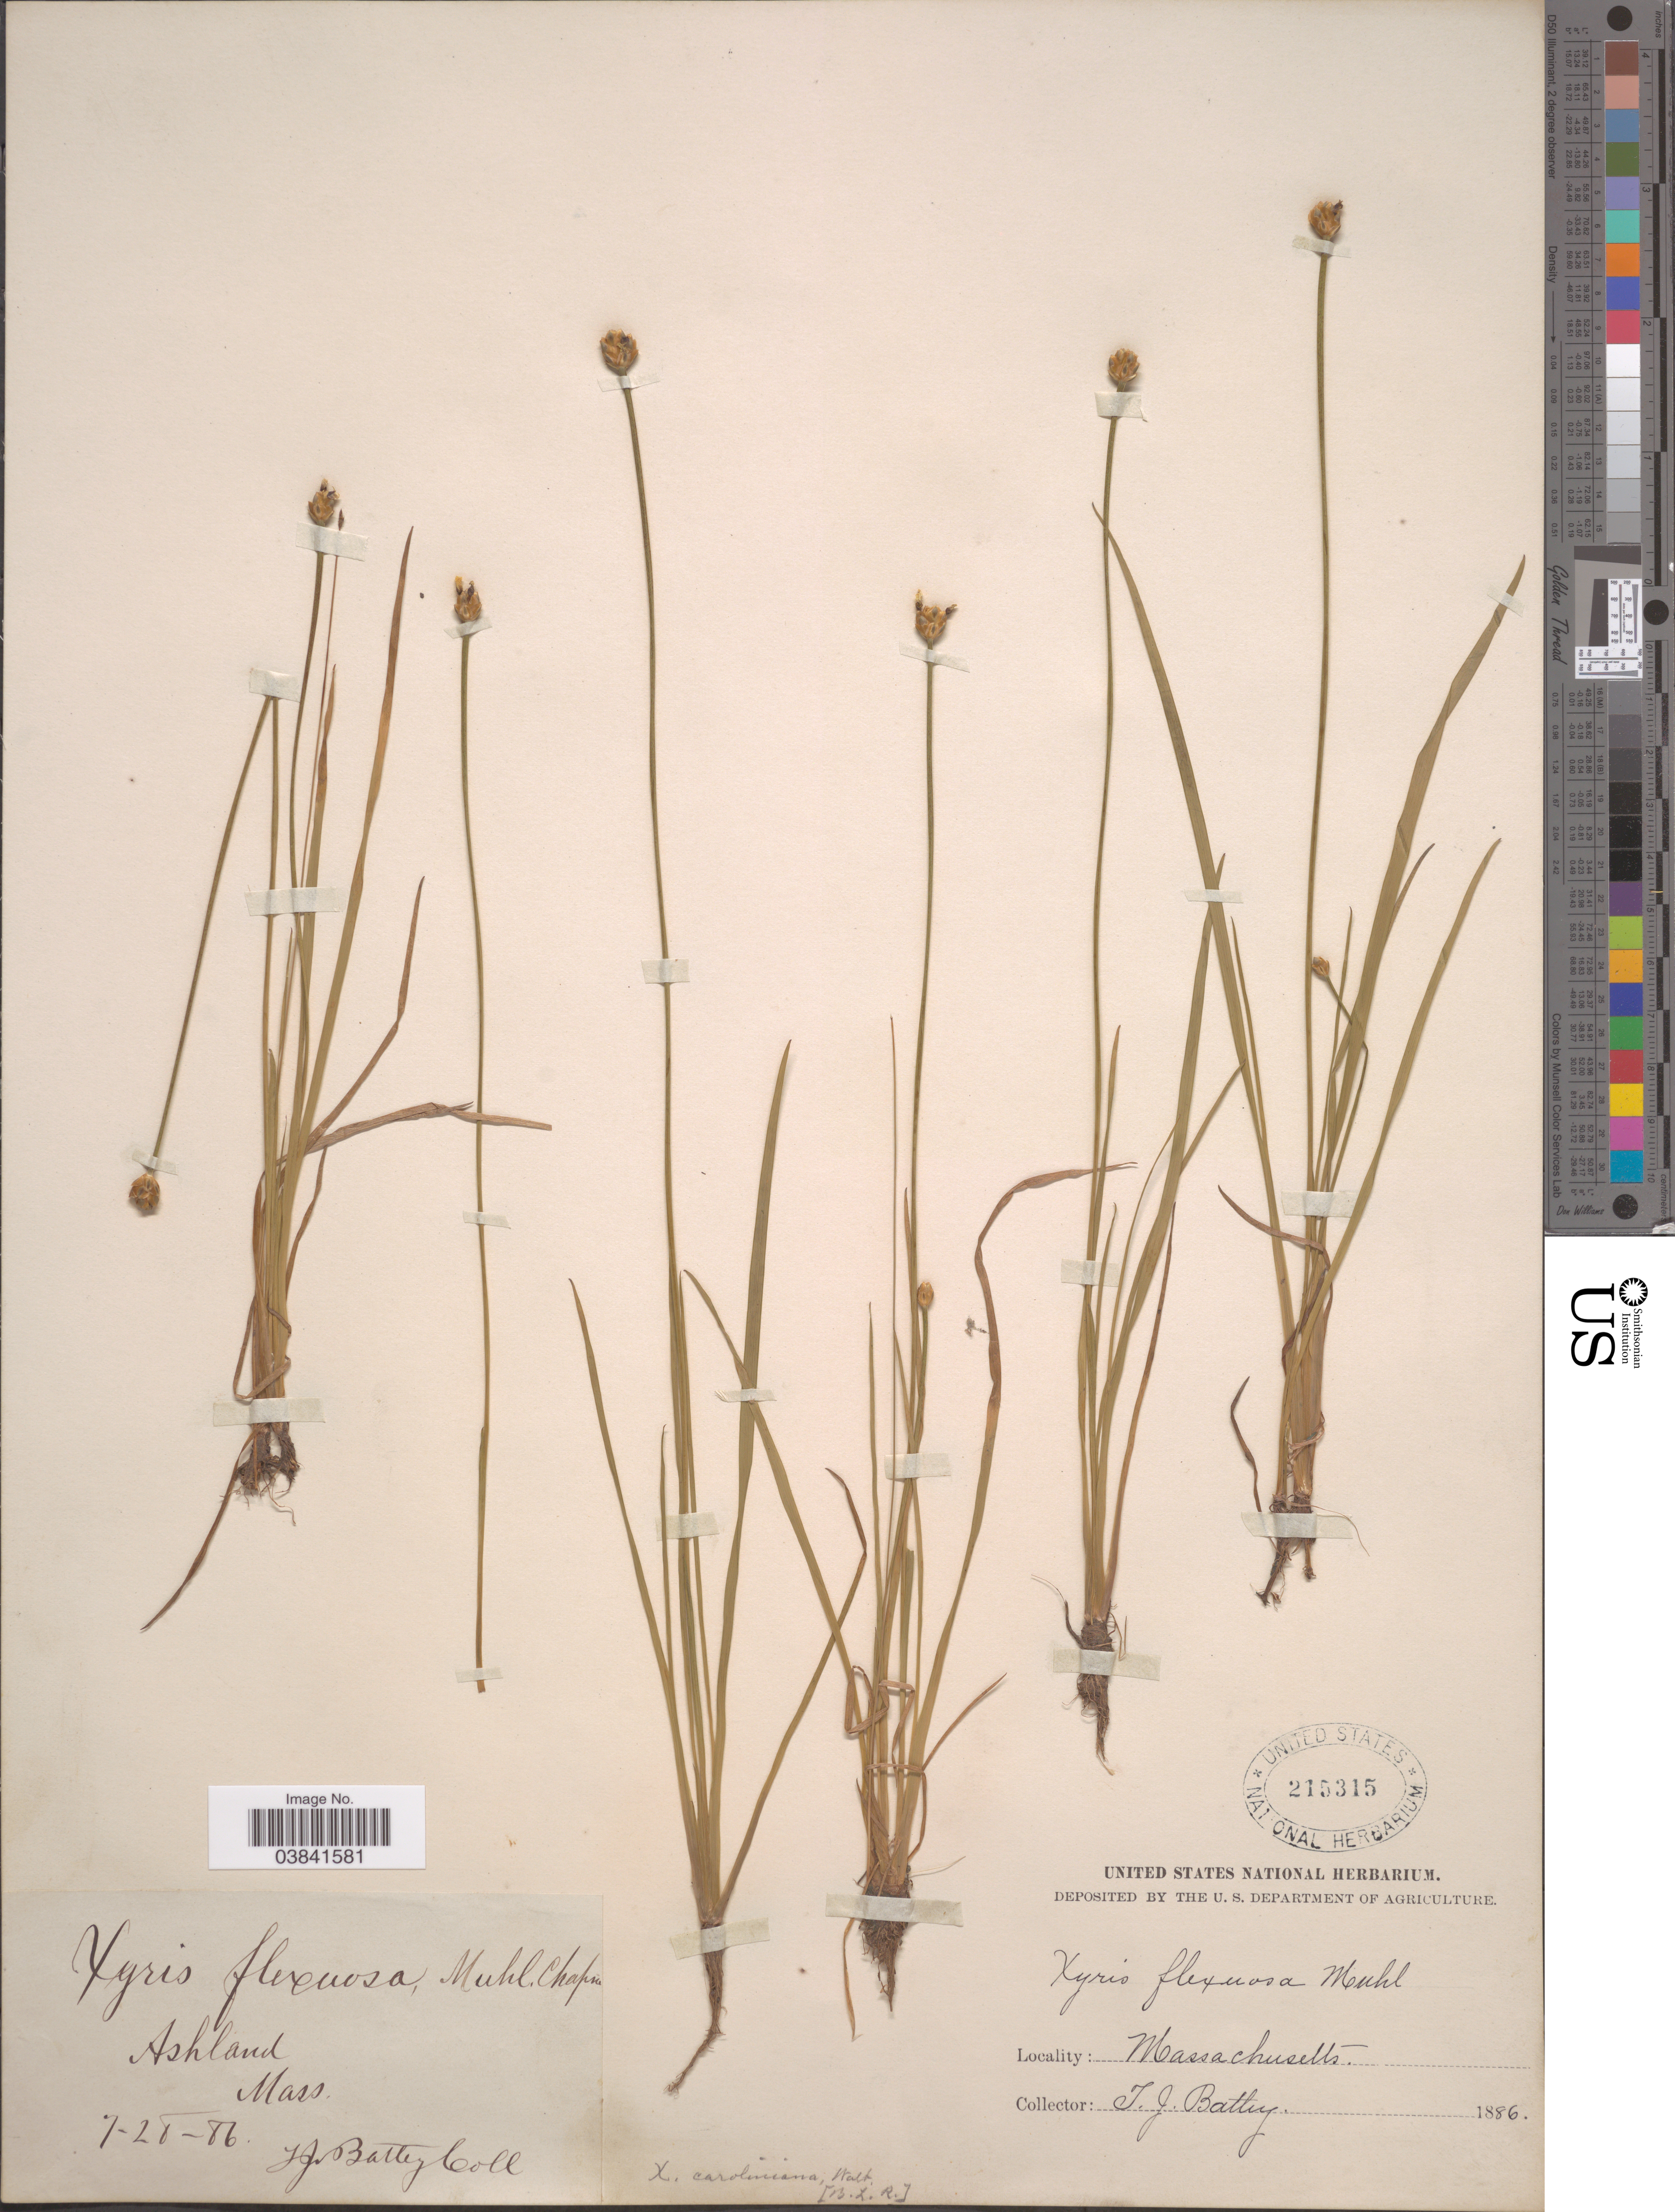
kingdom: Plantae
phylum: Tracheophyta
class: Liliopsida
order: Poales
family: Xyridaceae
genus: Xyris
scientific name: Xyris difformis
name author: Chapm.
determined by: Strong, Mark T., (BOT), Smithsonian Institution - National Museum of Natural History (UNITED STATES)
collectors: F. Battey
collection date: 1886-07-28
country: United States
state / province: Massachusetts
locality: Ashland.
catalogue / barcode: US 215315